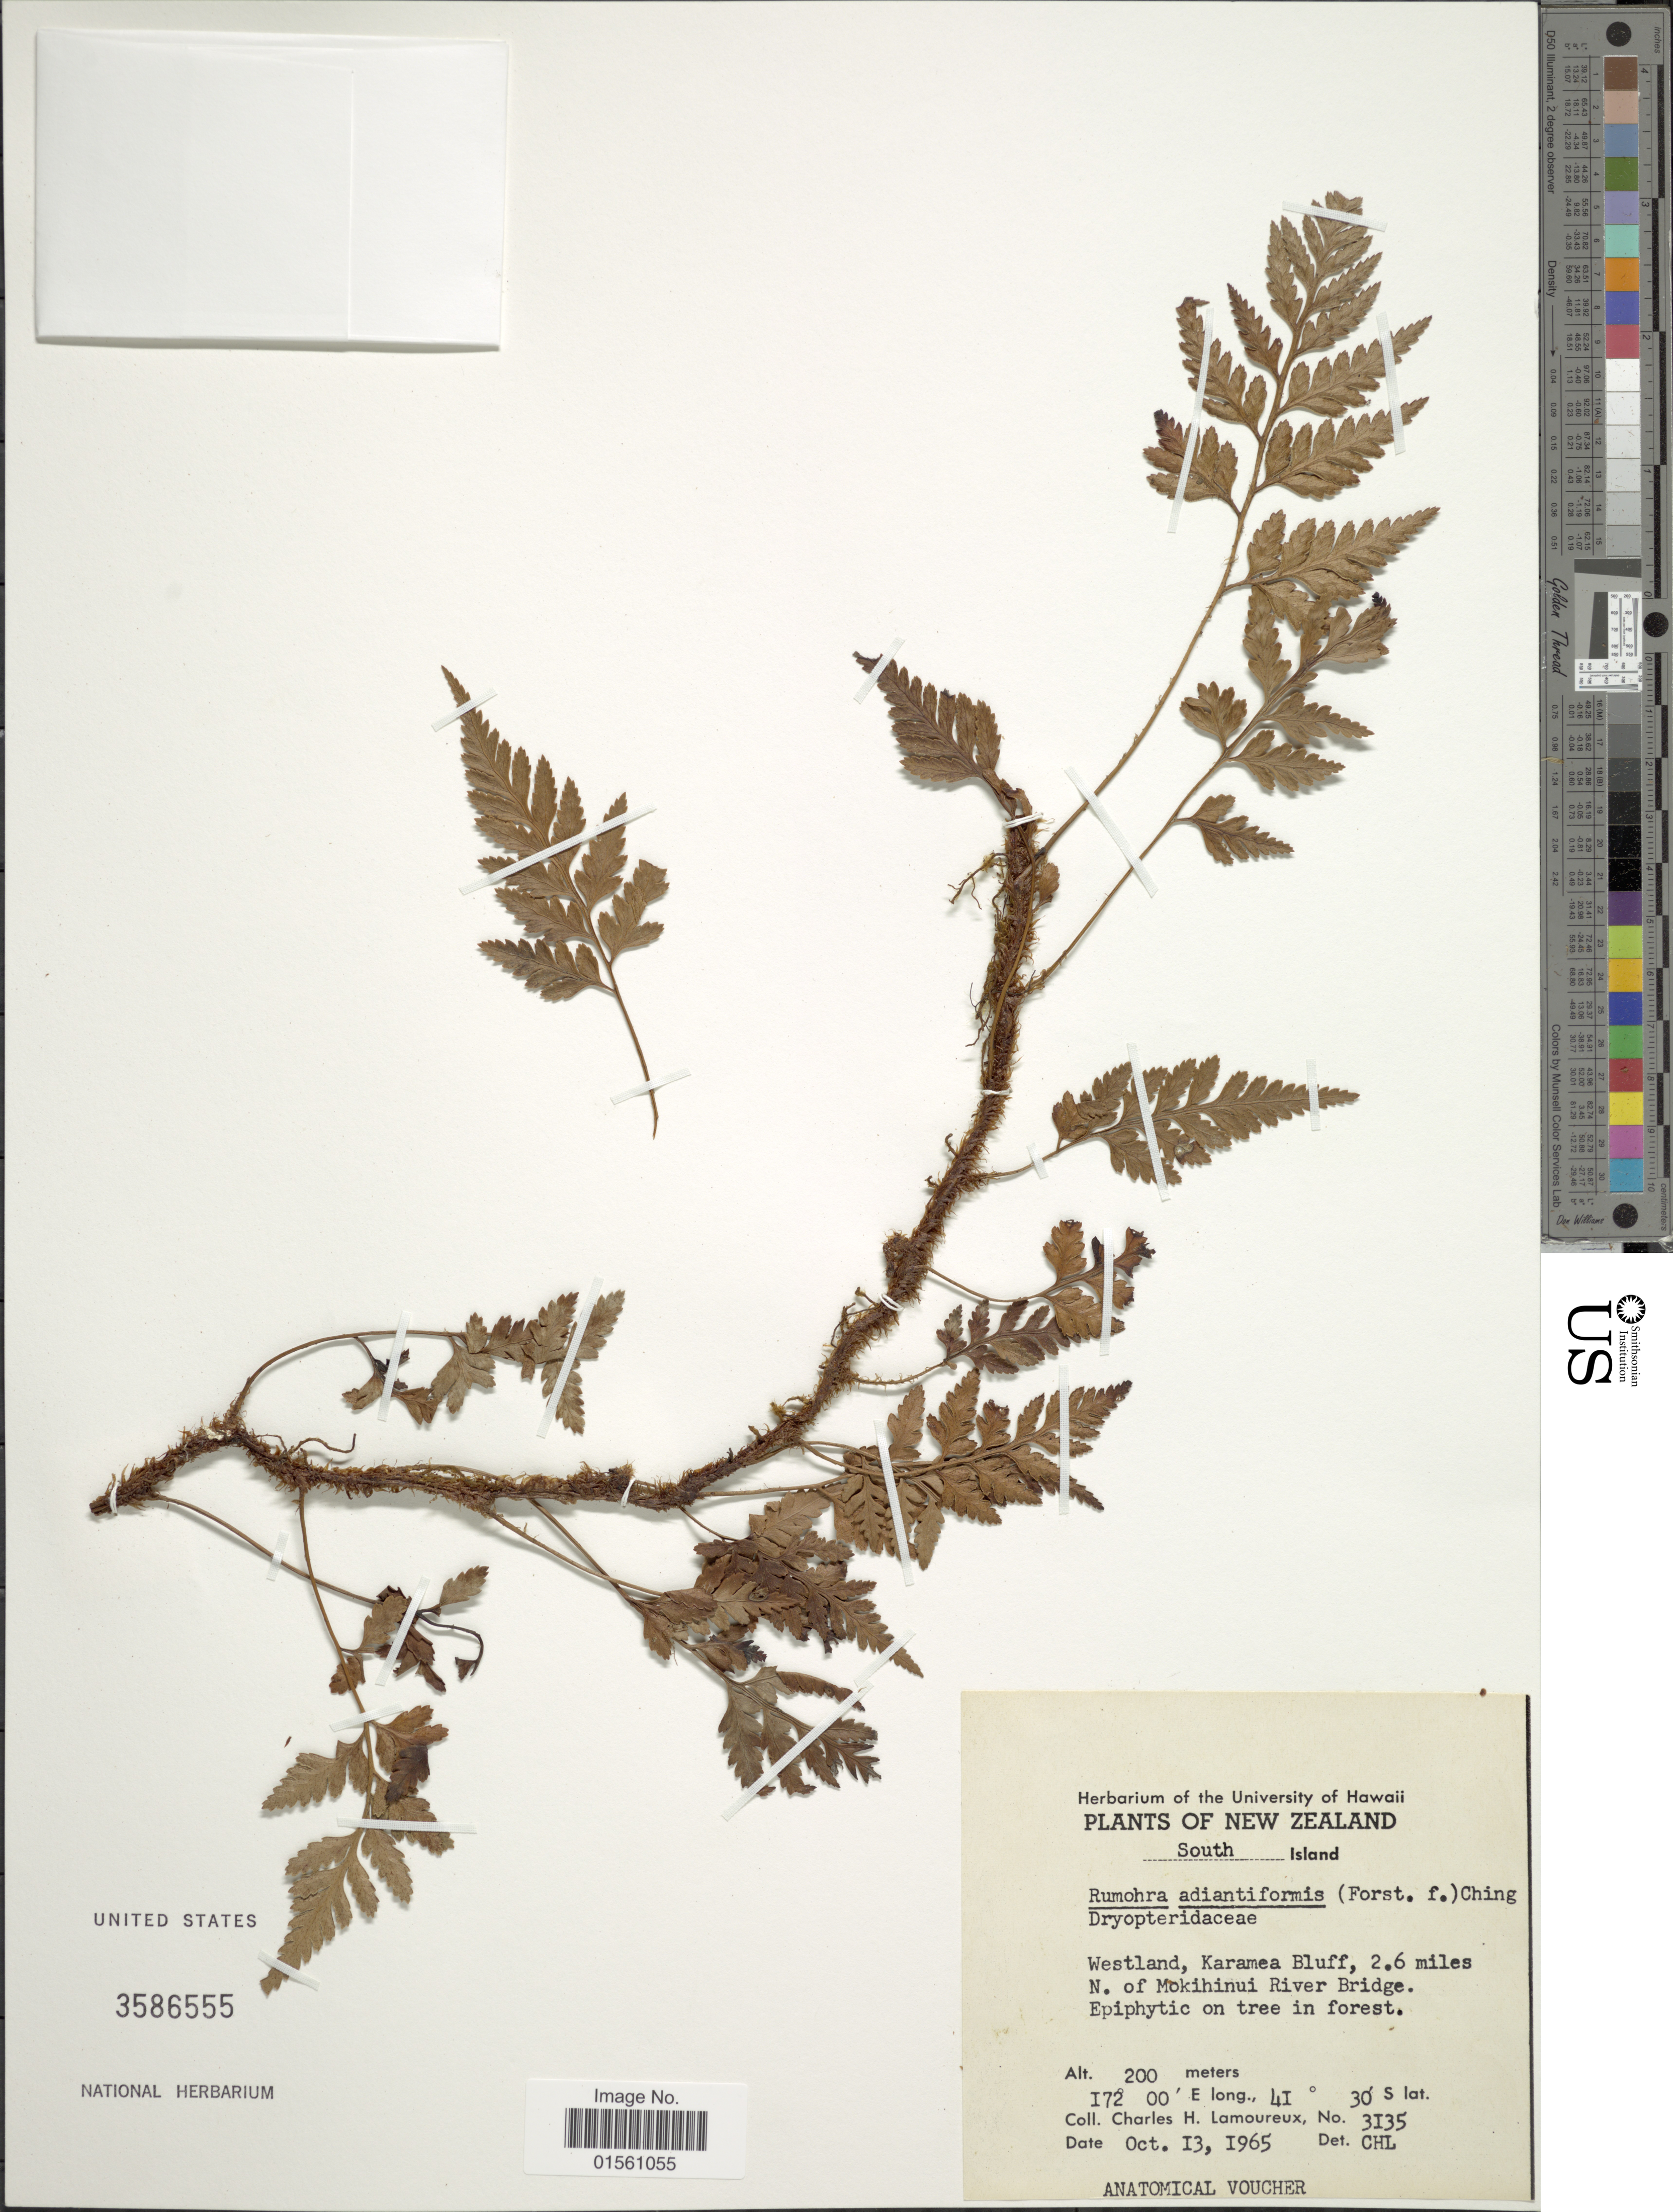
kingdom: Plantae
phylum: Tracheophyta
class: Polypodiopsida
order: Polypodiales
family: Dryopteridaceae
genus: Rumohra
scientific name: Rumohra adiantiformis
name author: (G. Forst.) Ching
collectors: C. H. Lamoureux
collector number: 3135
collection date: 1965-10-13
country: New Zealand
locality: New Zealand, South Island, Westland, Karamea Bluff, 2.6 miles N. of Mokihinui River Bridge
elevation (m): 200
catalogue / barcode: US 3586555